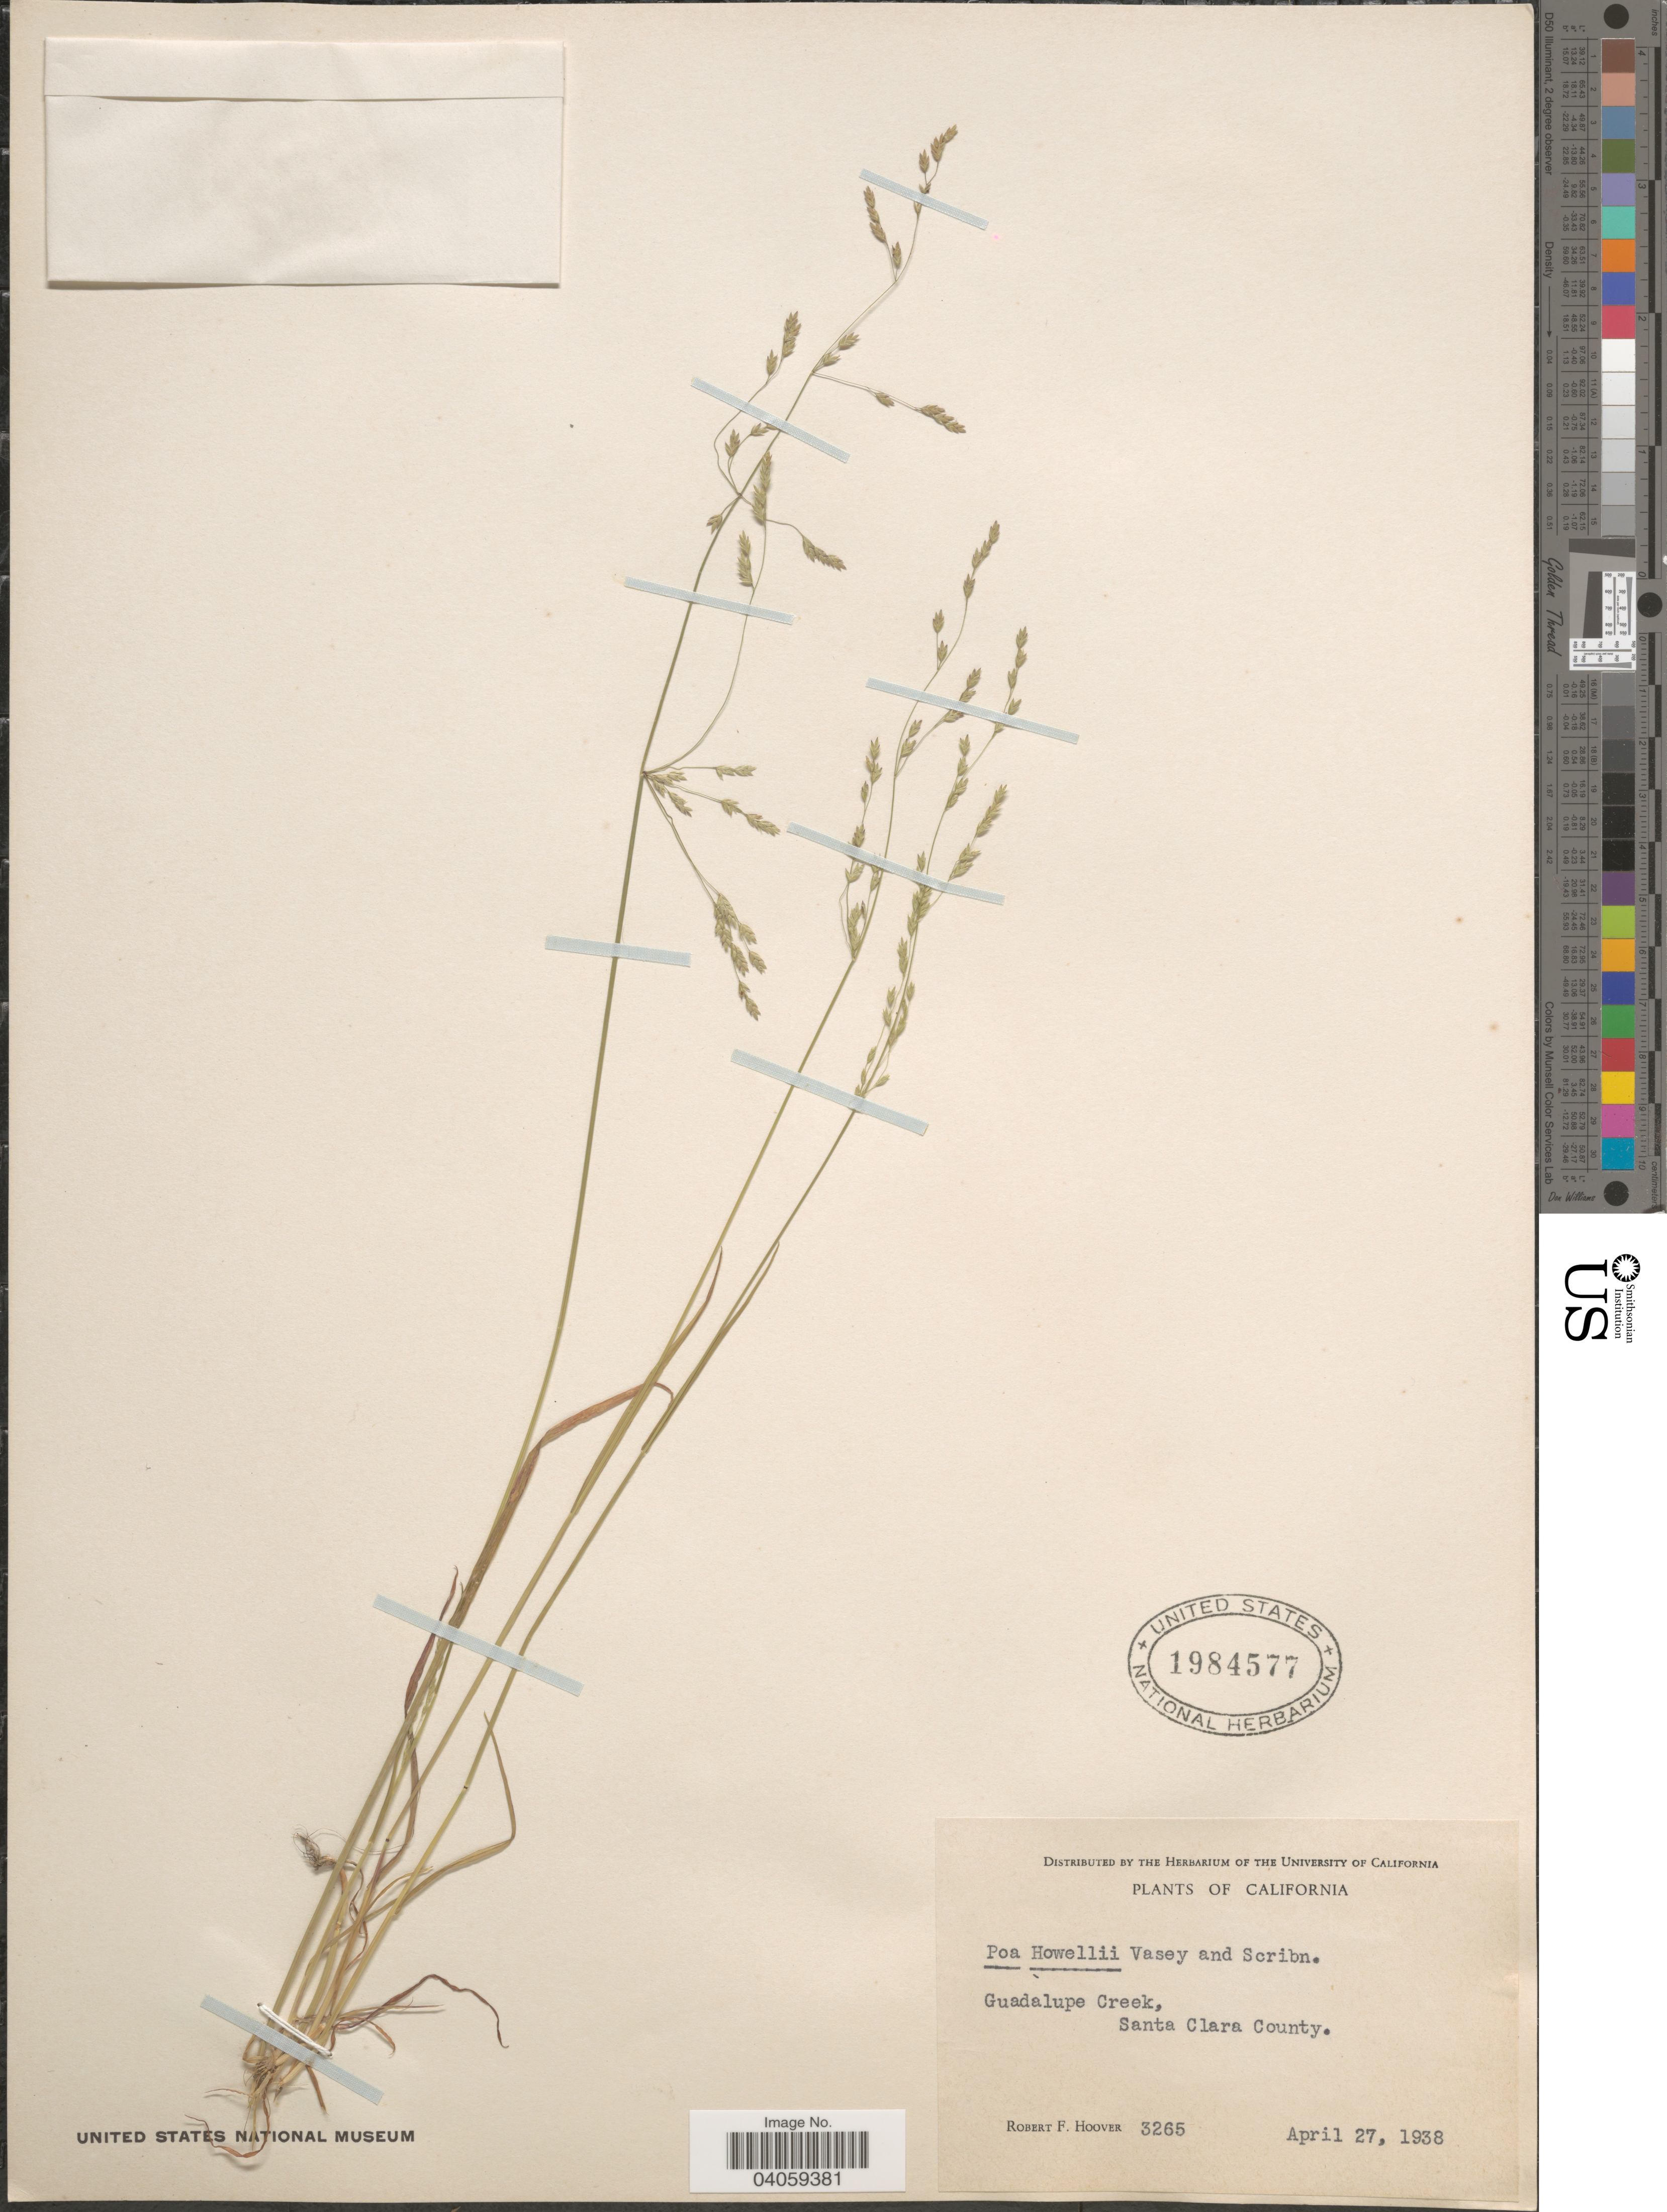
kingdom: Plantae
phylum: Tracheophyta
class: Liliopsida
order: Poales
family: Poaceae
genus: Poa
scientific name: Poa howellii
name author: Vasey & Scribn.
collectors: R. F. Hoover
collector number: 3265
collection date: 1938-04-27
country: United States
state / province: California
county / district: Santa Clara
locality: Guadalupe Creek, Santa Clara County.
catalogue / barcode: US 1984577